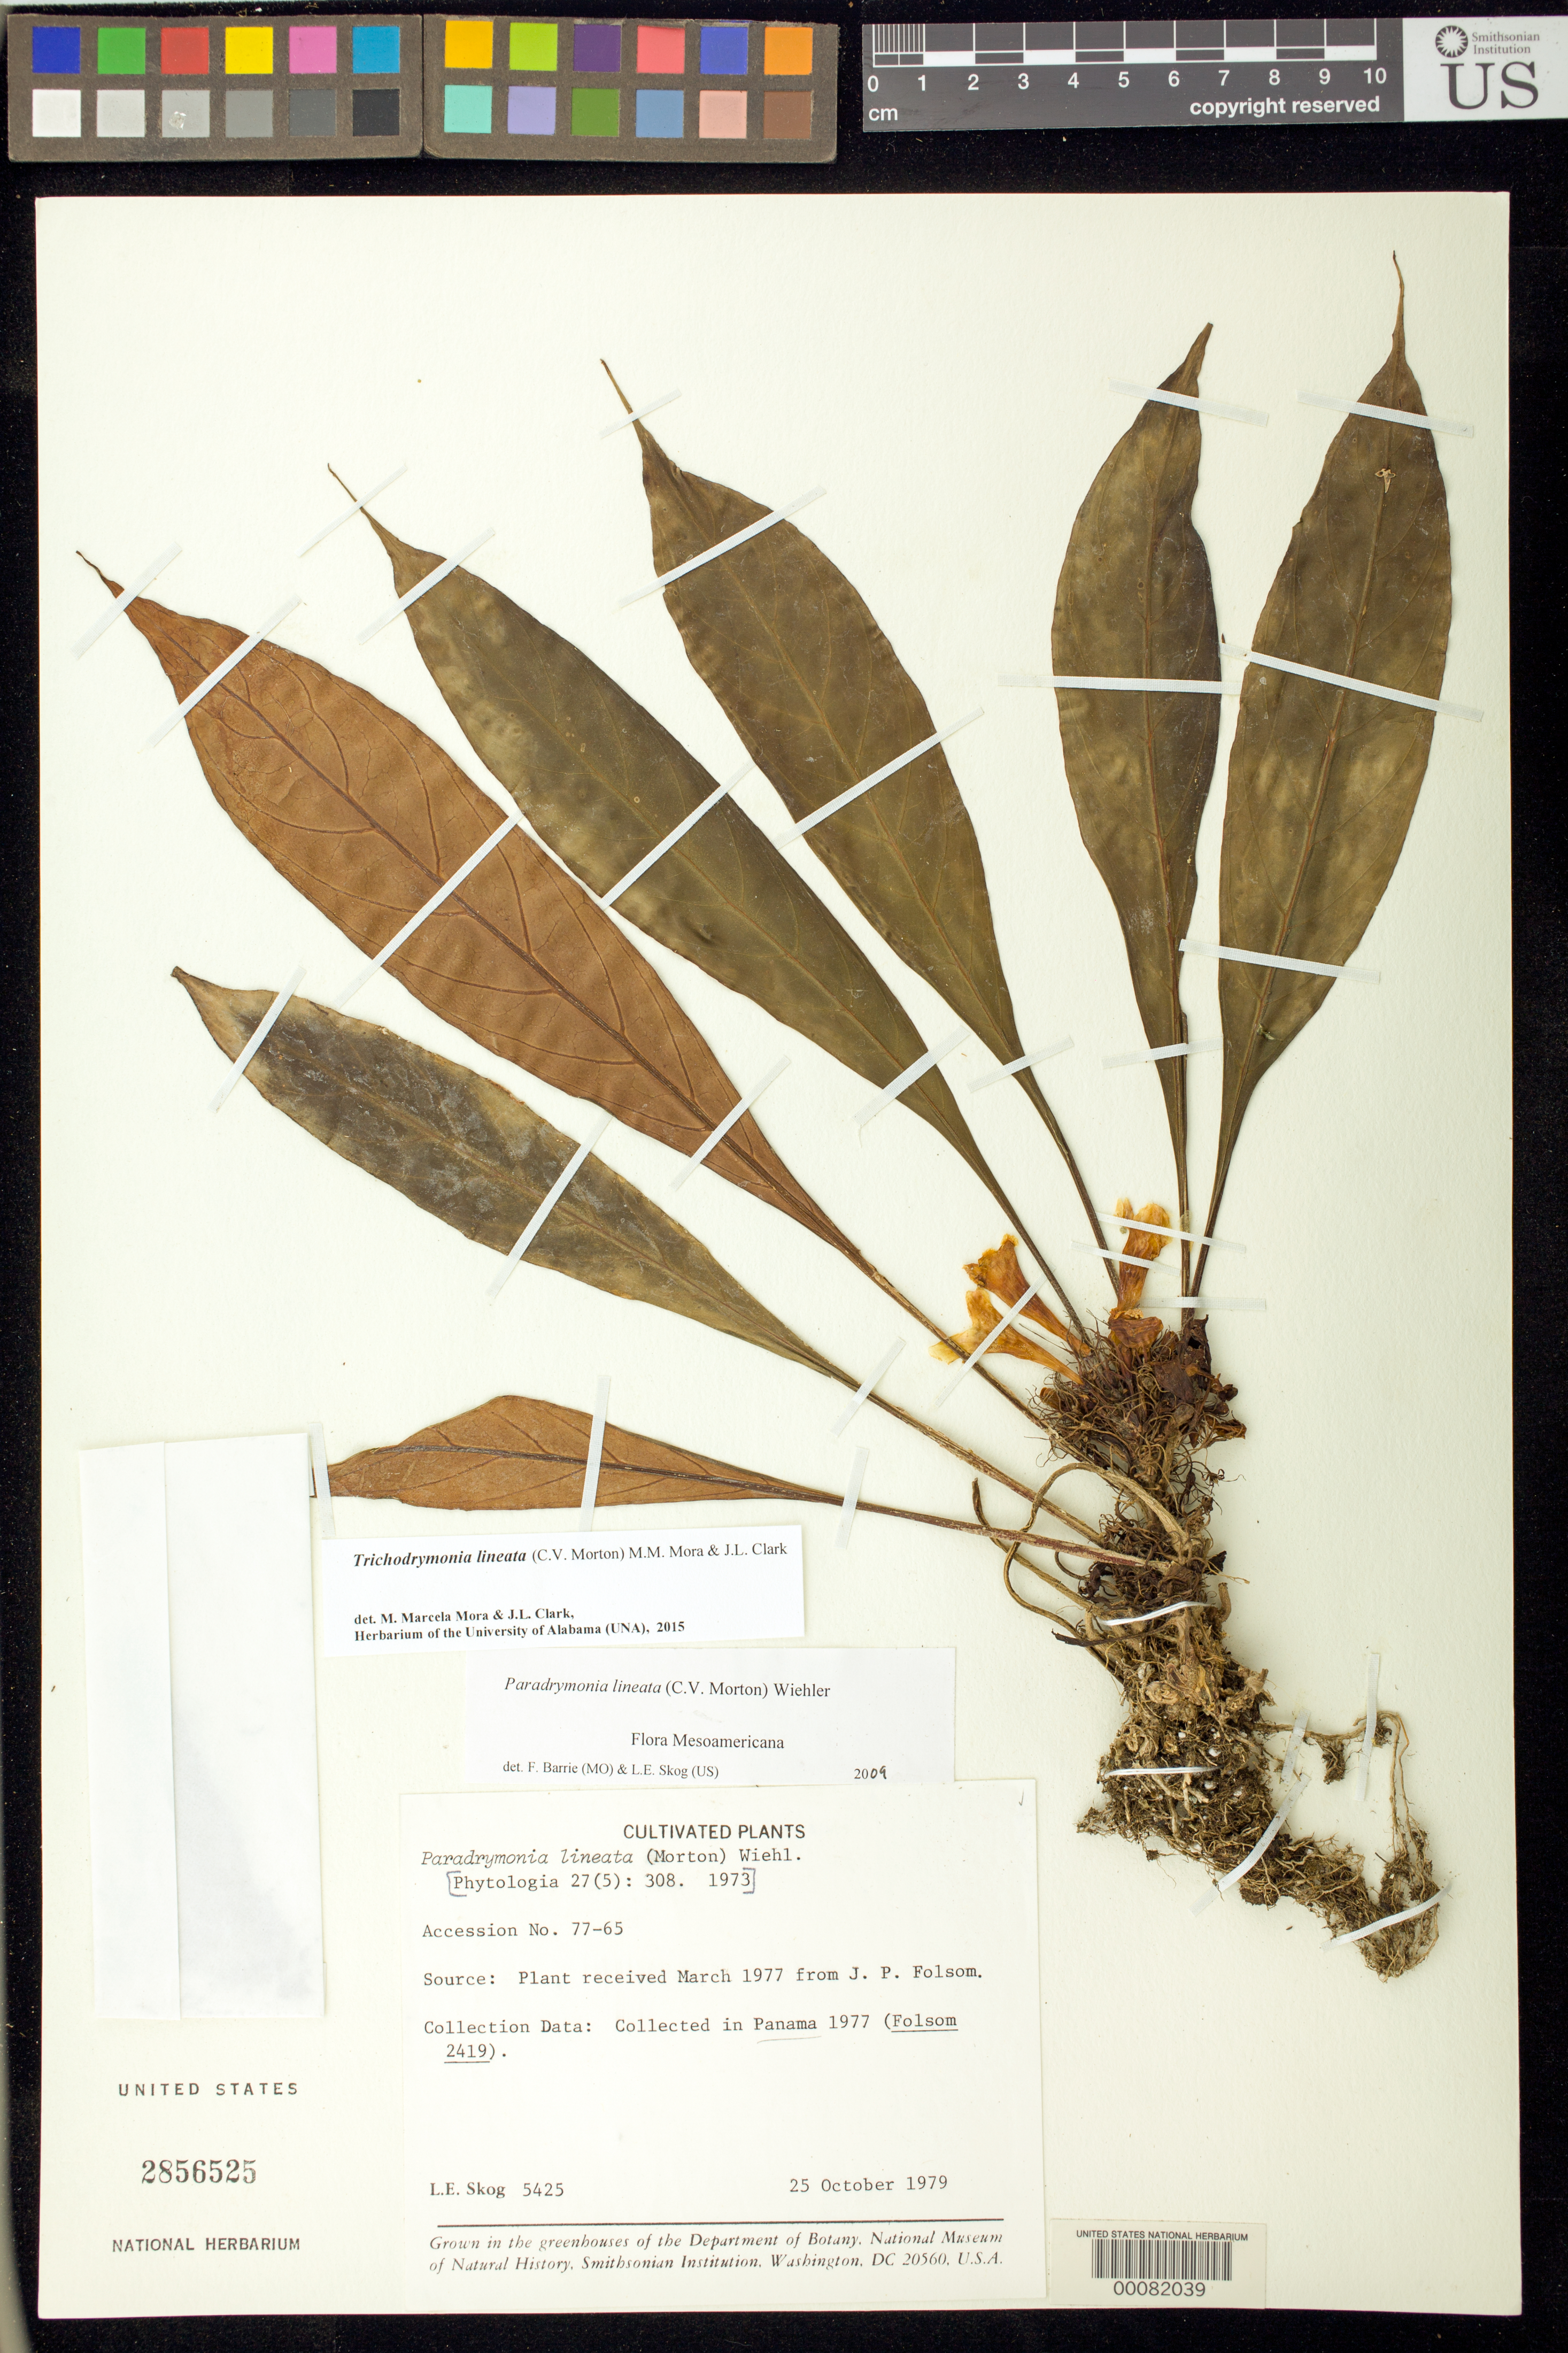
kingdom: Plantae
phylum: Tracheophyta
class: Magnoliopsida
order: Lamiales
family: Gesneriaceae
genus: Trichodrymonia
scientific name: Trichodrymonia lineata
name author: (C.V. Morton) M.M. Mora & J.L. Clark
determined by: Mora, M. M.; Clark, J. L.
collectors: L. E. Skog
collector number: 5425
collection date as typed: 25 Oct 1979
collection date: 1979-10-25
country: Panama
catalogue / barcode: US 2856525